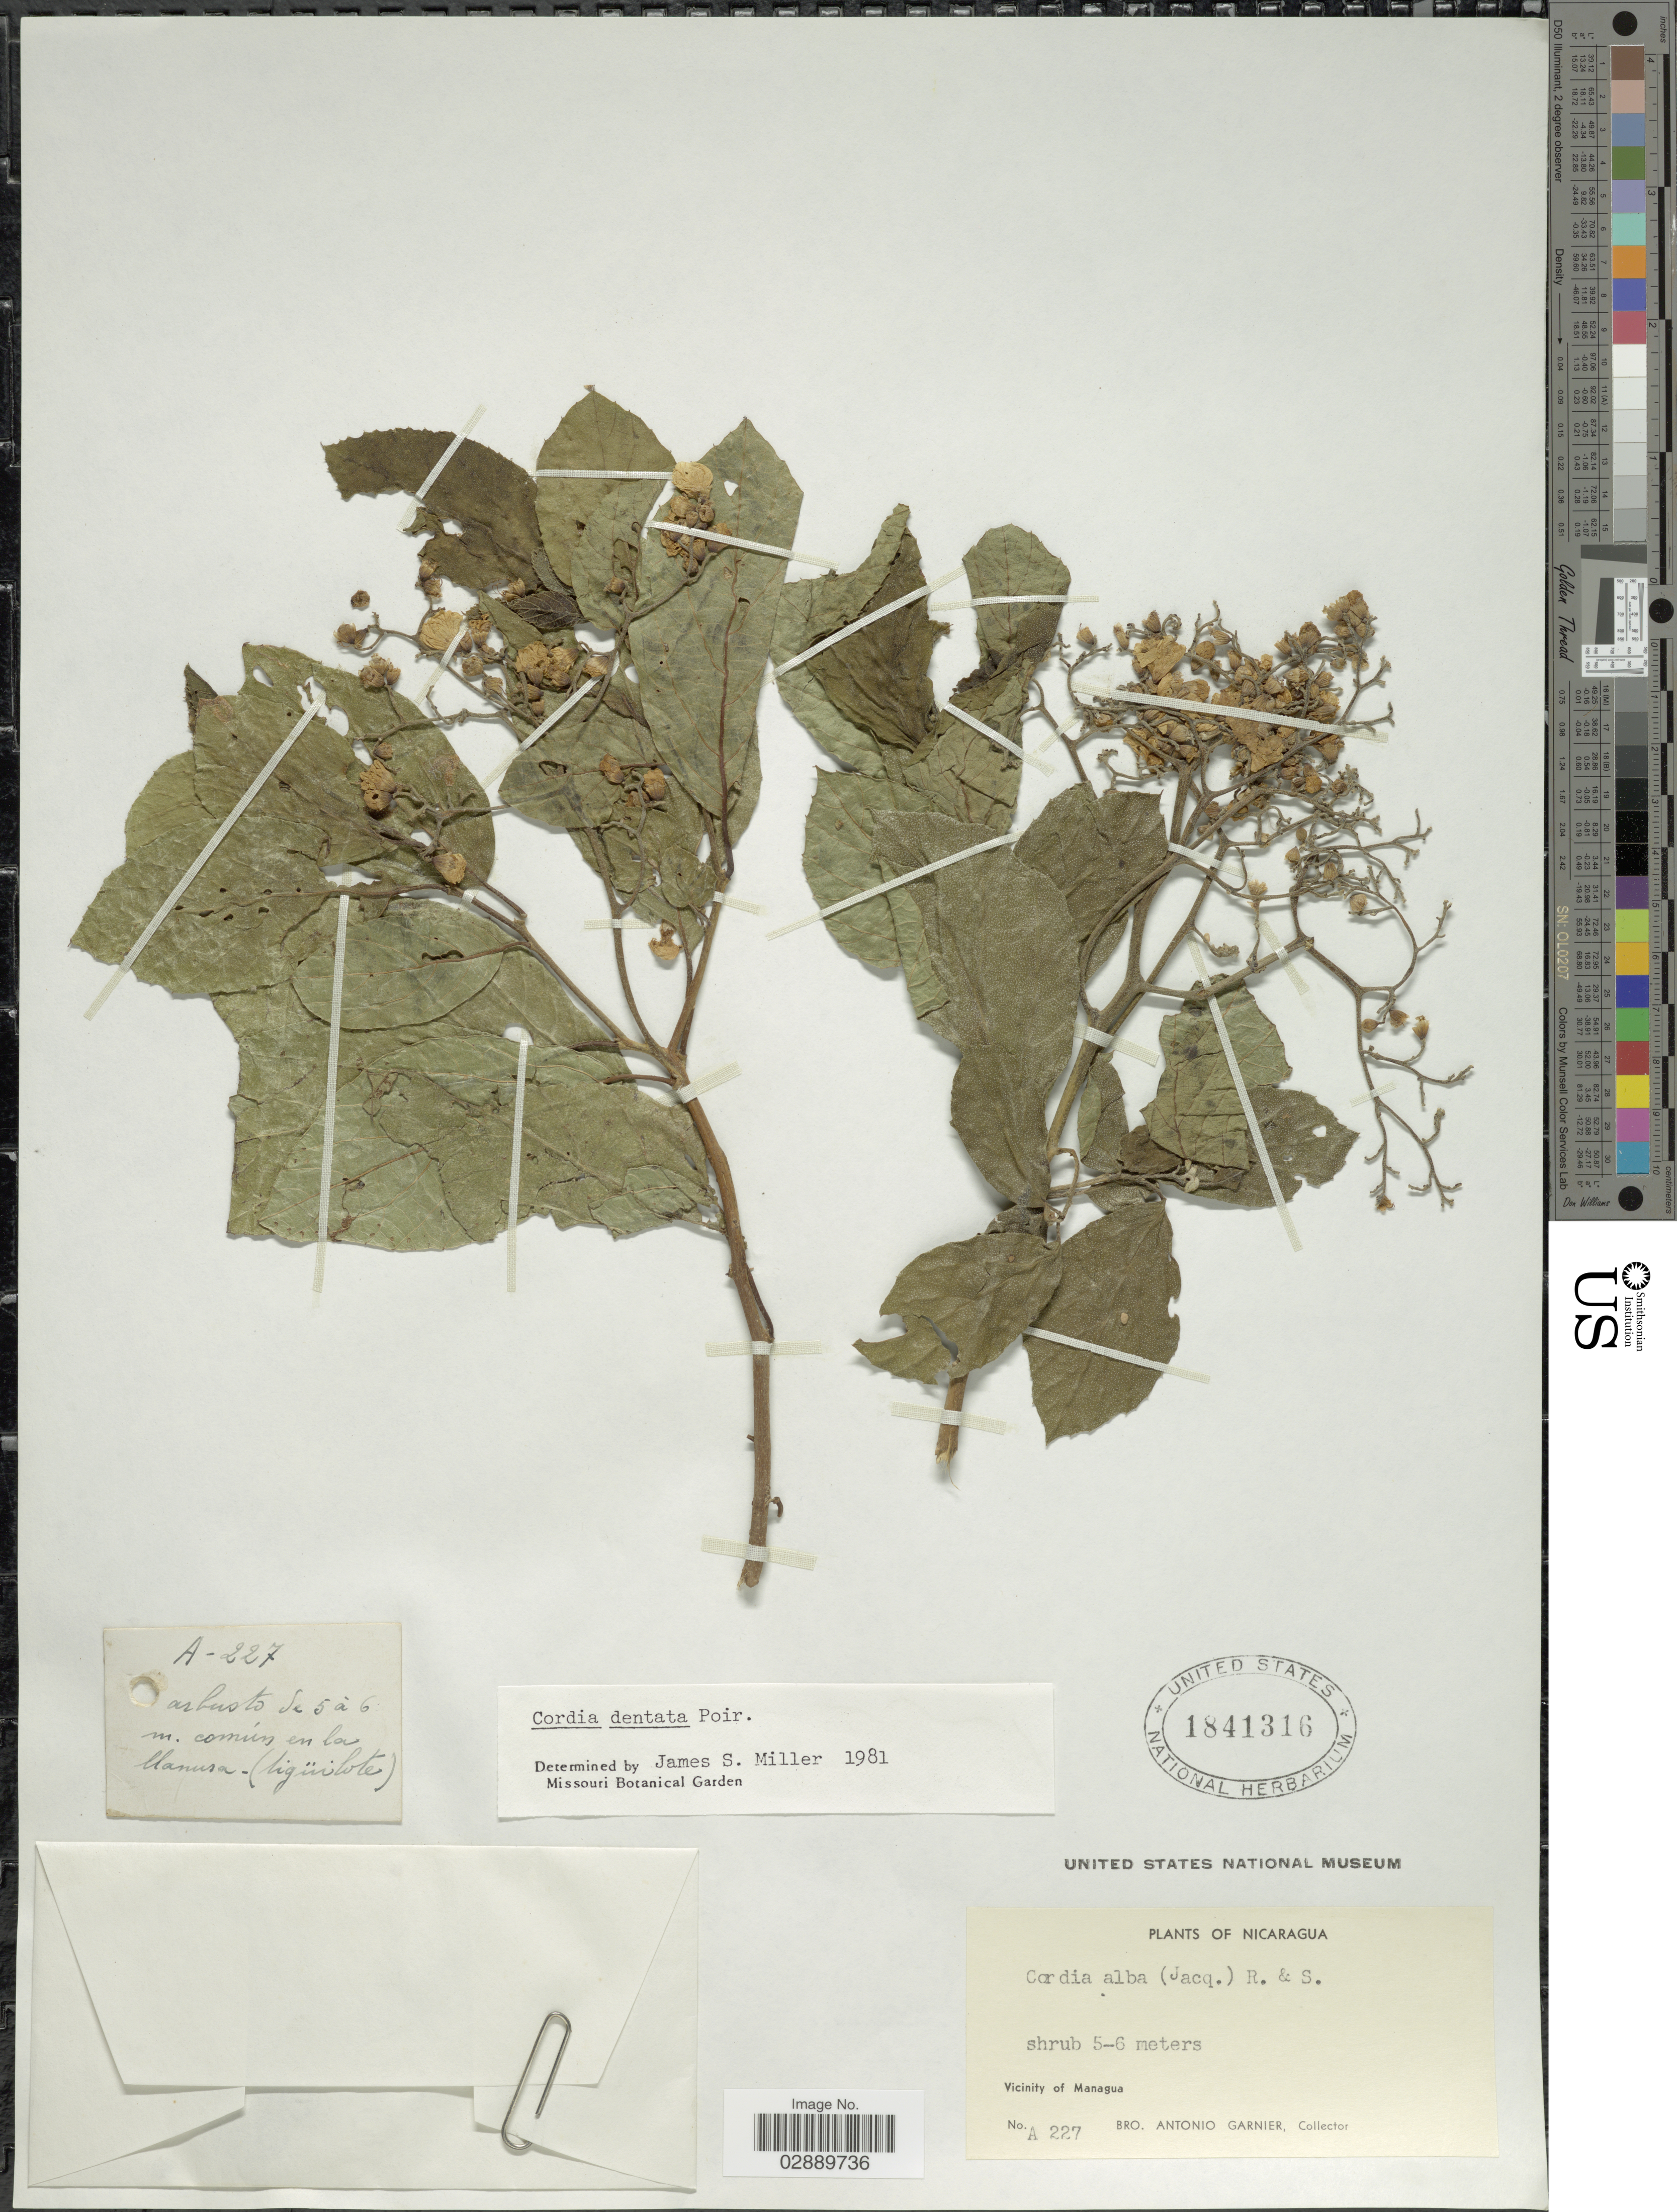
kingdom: Plantae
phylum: Tracheophyta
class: Magnoliopsida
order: Boraginales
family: Cordiaceae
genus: Cordia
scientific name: Cordia dentata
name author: Poir.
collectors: Bro. A. Garnier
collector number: A 227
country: Nicaragua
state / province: Managua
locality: Vicinity of Managua.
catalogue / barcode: US 1841316